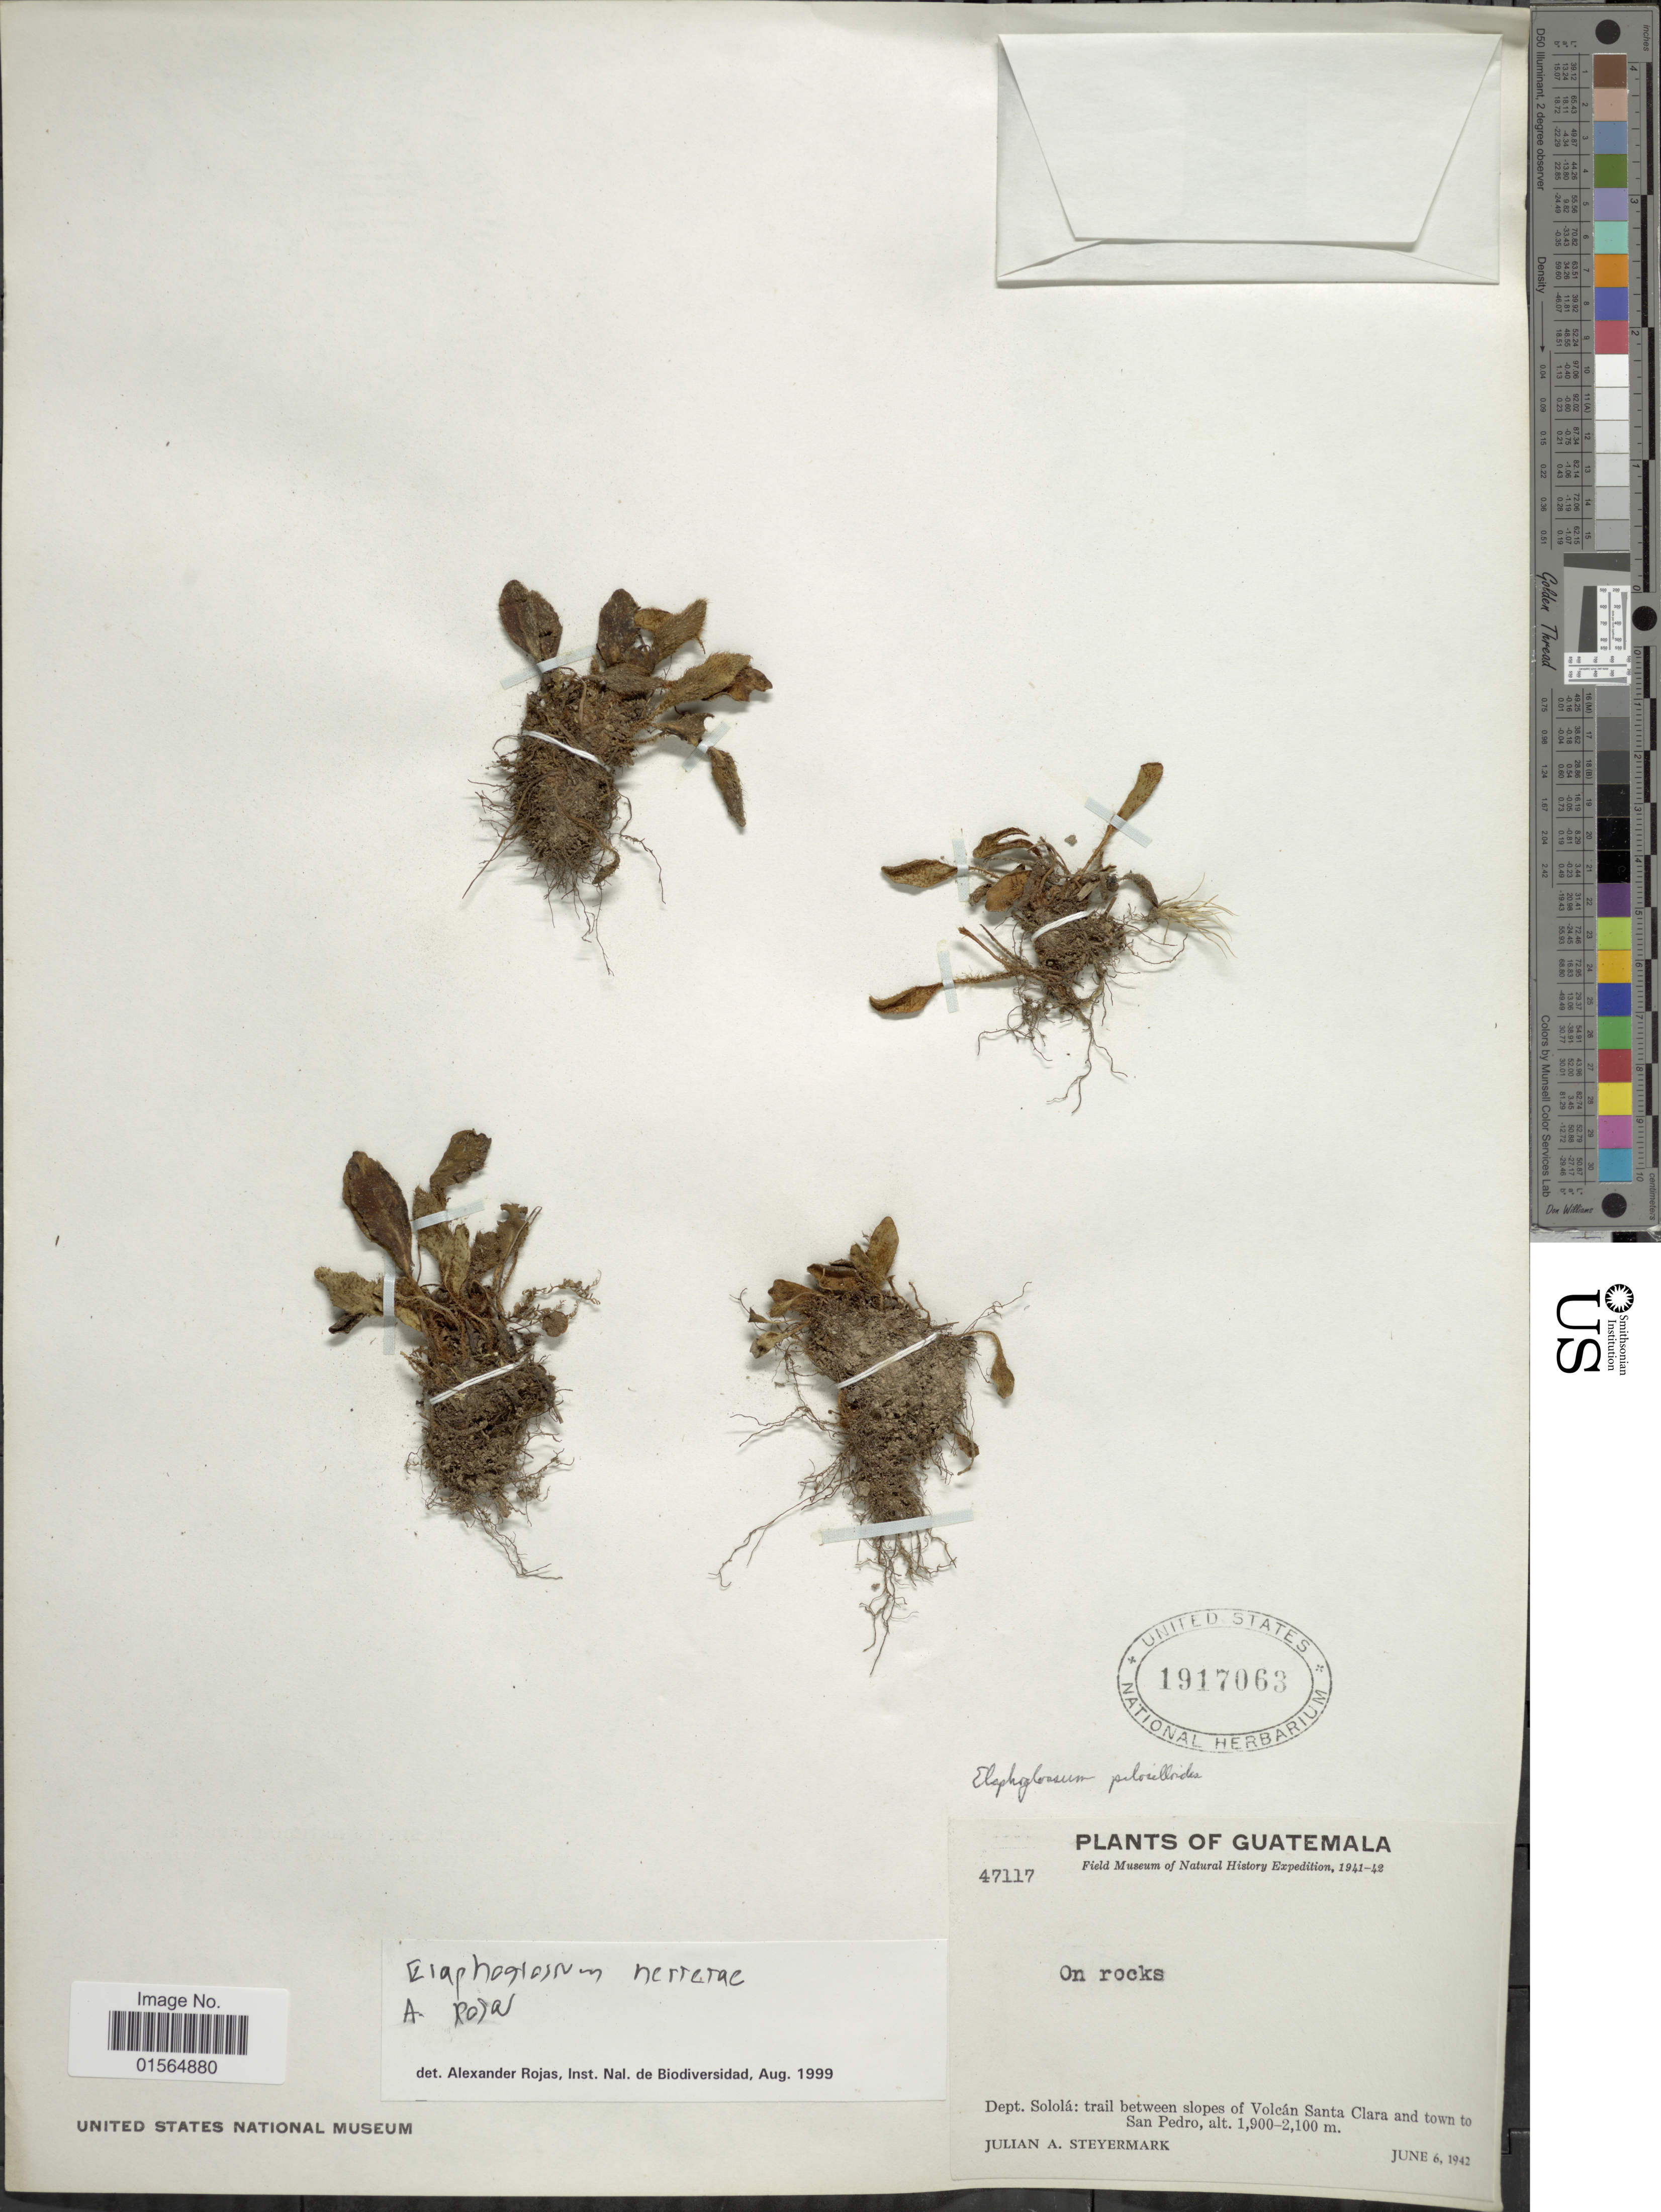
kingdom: Plantae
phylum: Tracheophyta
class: Polypodiopsida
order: Polypodiales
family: Dryopteridaceae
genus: Elaphoglossum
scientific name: Elaphoglossum piloselloides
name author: (C. Presl) T. Moore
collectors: J. Steyermark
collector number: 47117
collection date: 1942-06-06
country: Guatemala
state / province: Sololá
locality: Trail between slopes of Volcan Santa Clara and town to San Pedro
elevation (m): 1900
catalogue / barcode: US 1917063